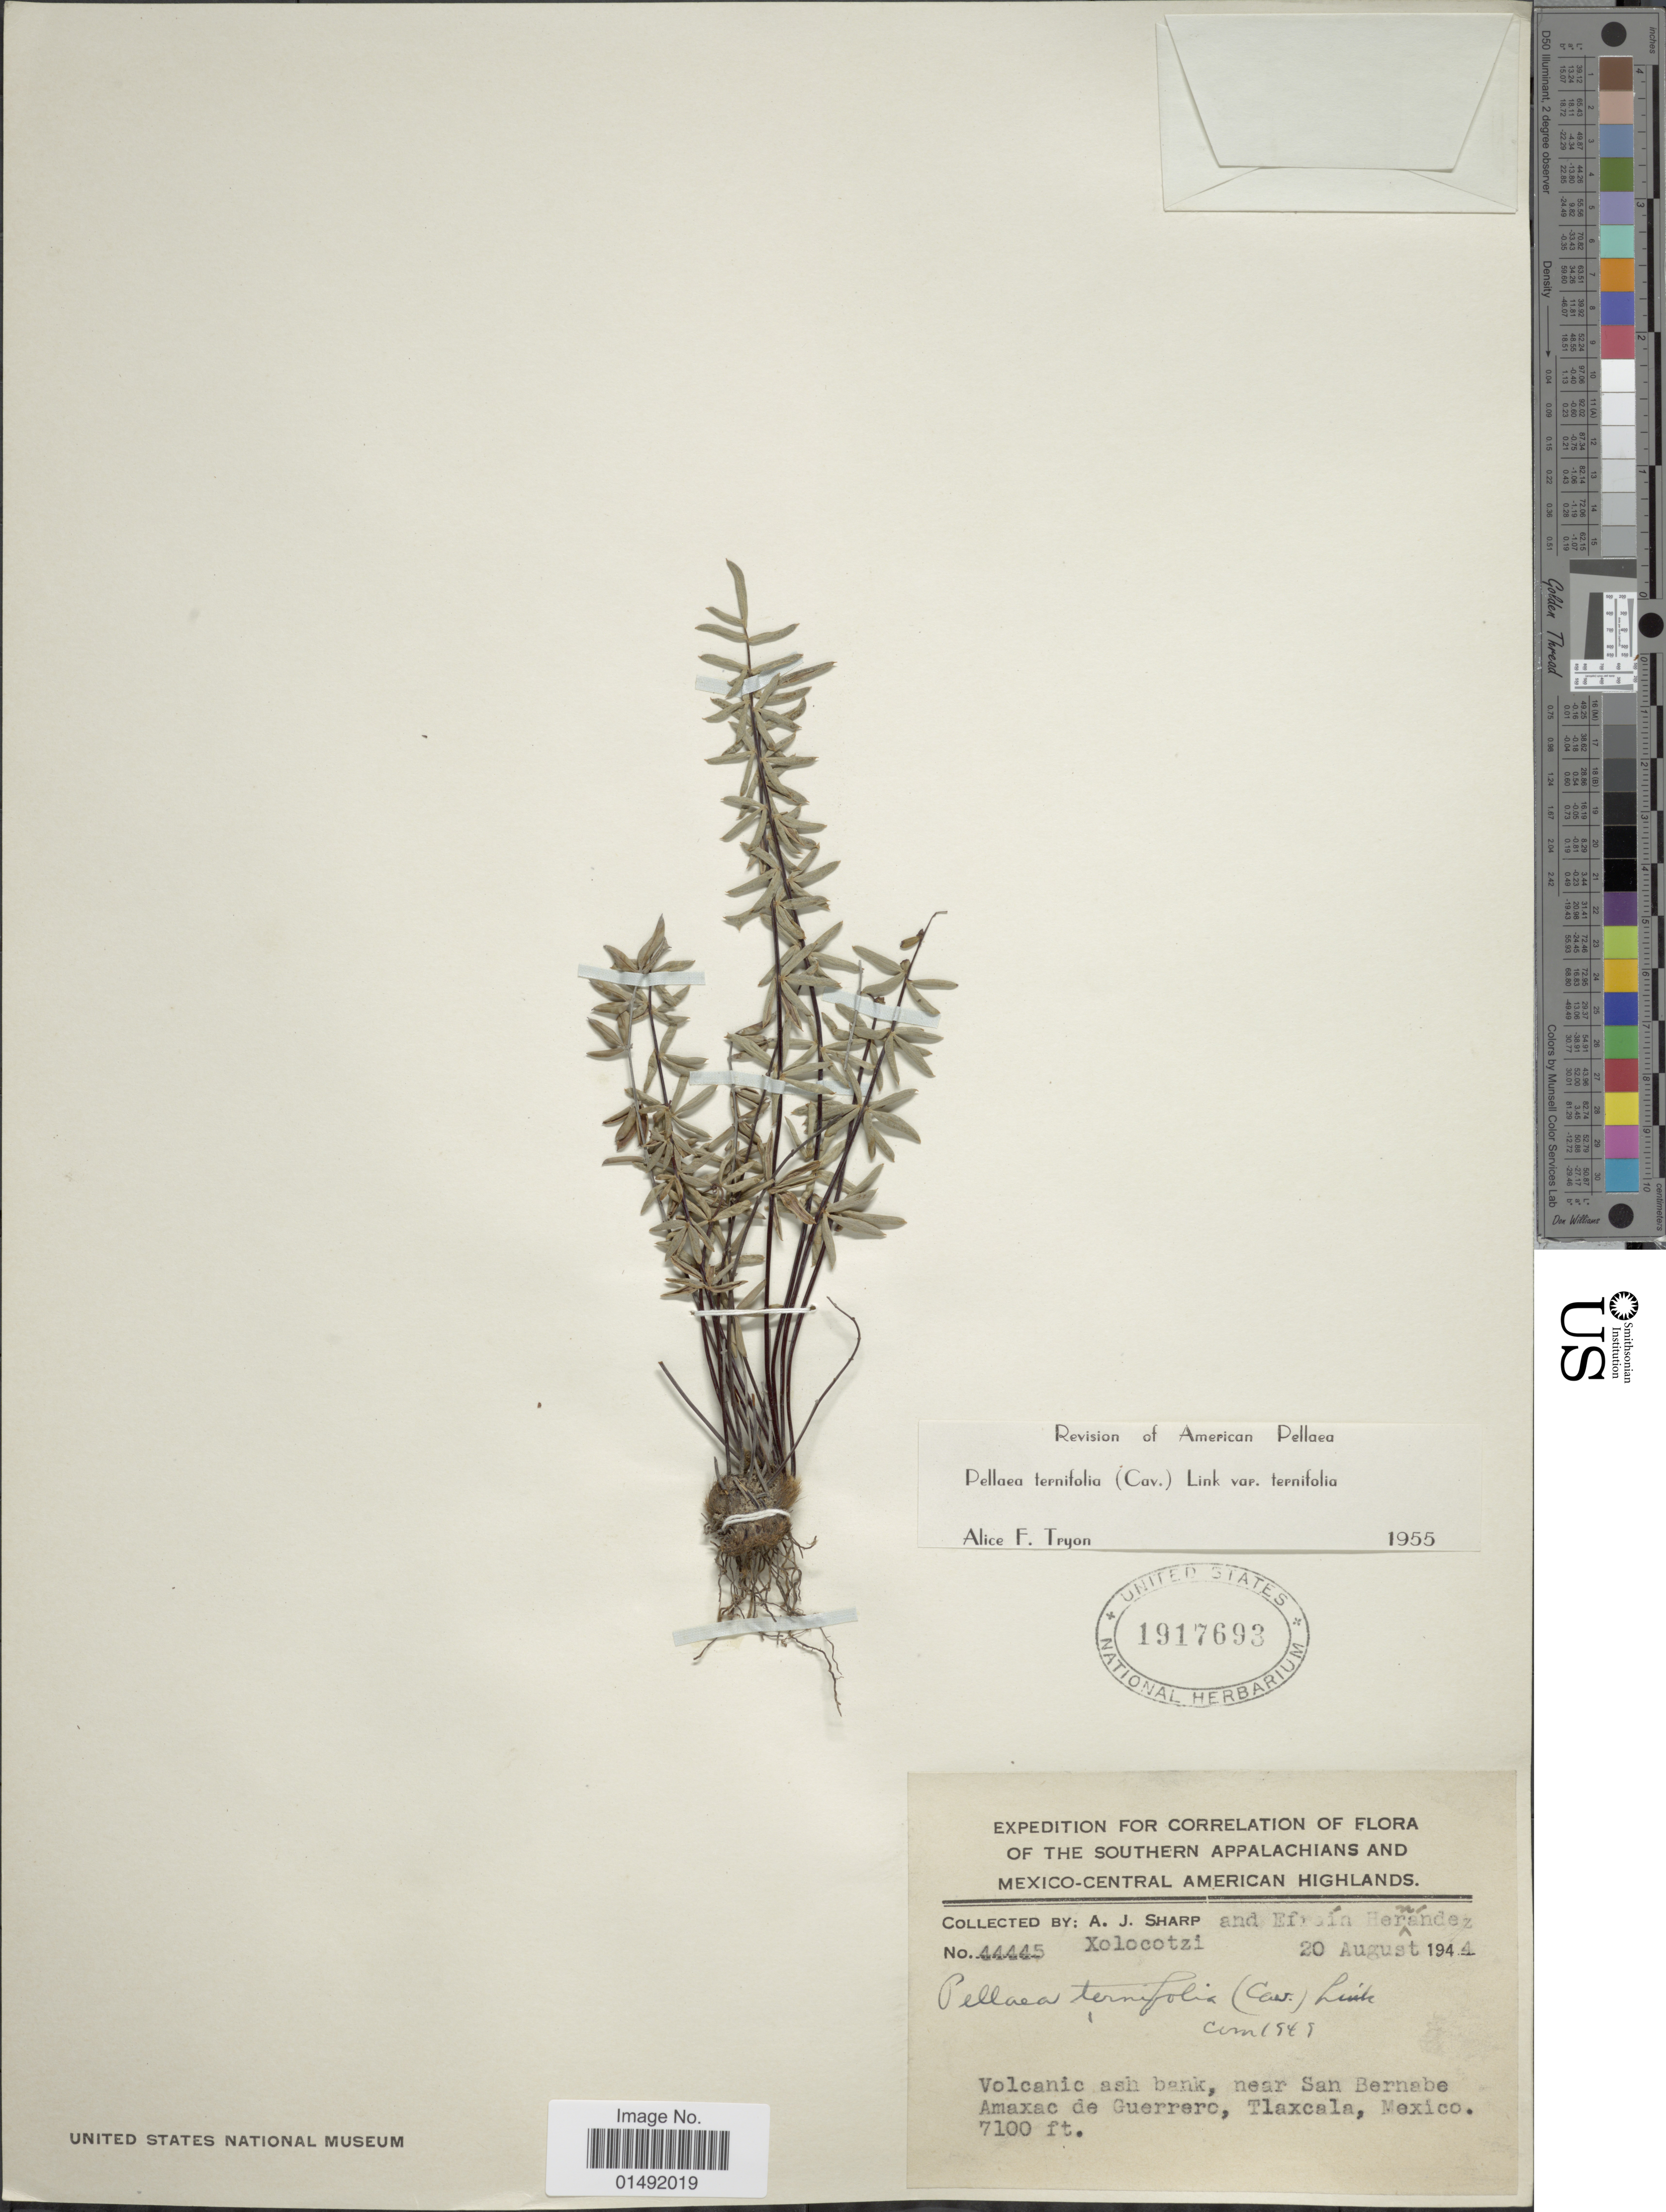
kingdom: Plantae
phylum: Tracheophyta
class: Polypodiopsida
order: Polypodiales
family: Pteridaceae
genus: Pellaea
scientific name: Pellaea ternifolia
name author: (Cav.) Link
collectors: A. J. Sharp & E. Hernandez X.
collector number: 44445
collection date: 1944-08-20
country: Mexico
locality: The Southern Appalachians and Mexico-Central American Highlands, Volcanic ash bank, near San Bernabe Amaxac de Guerrero, Tlaxcala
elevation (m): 2164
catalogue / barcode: US 1917693